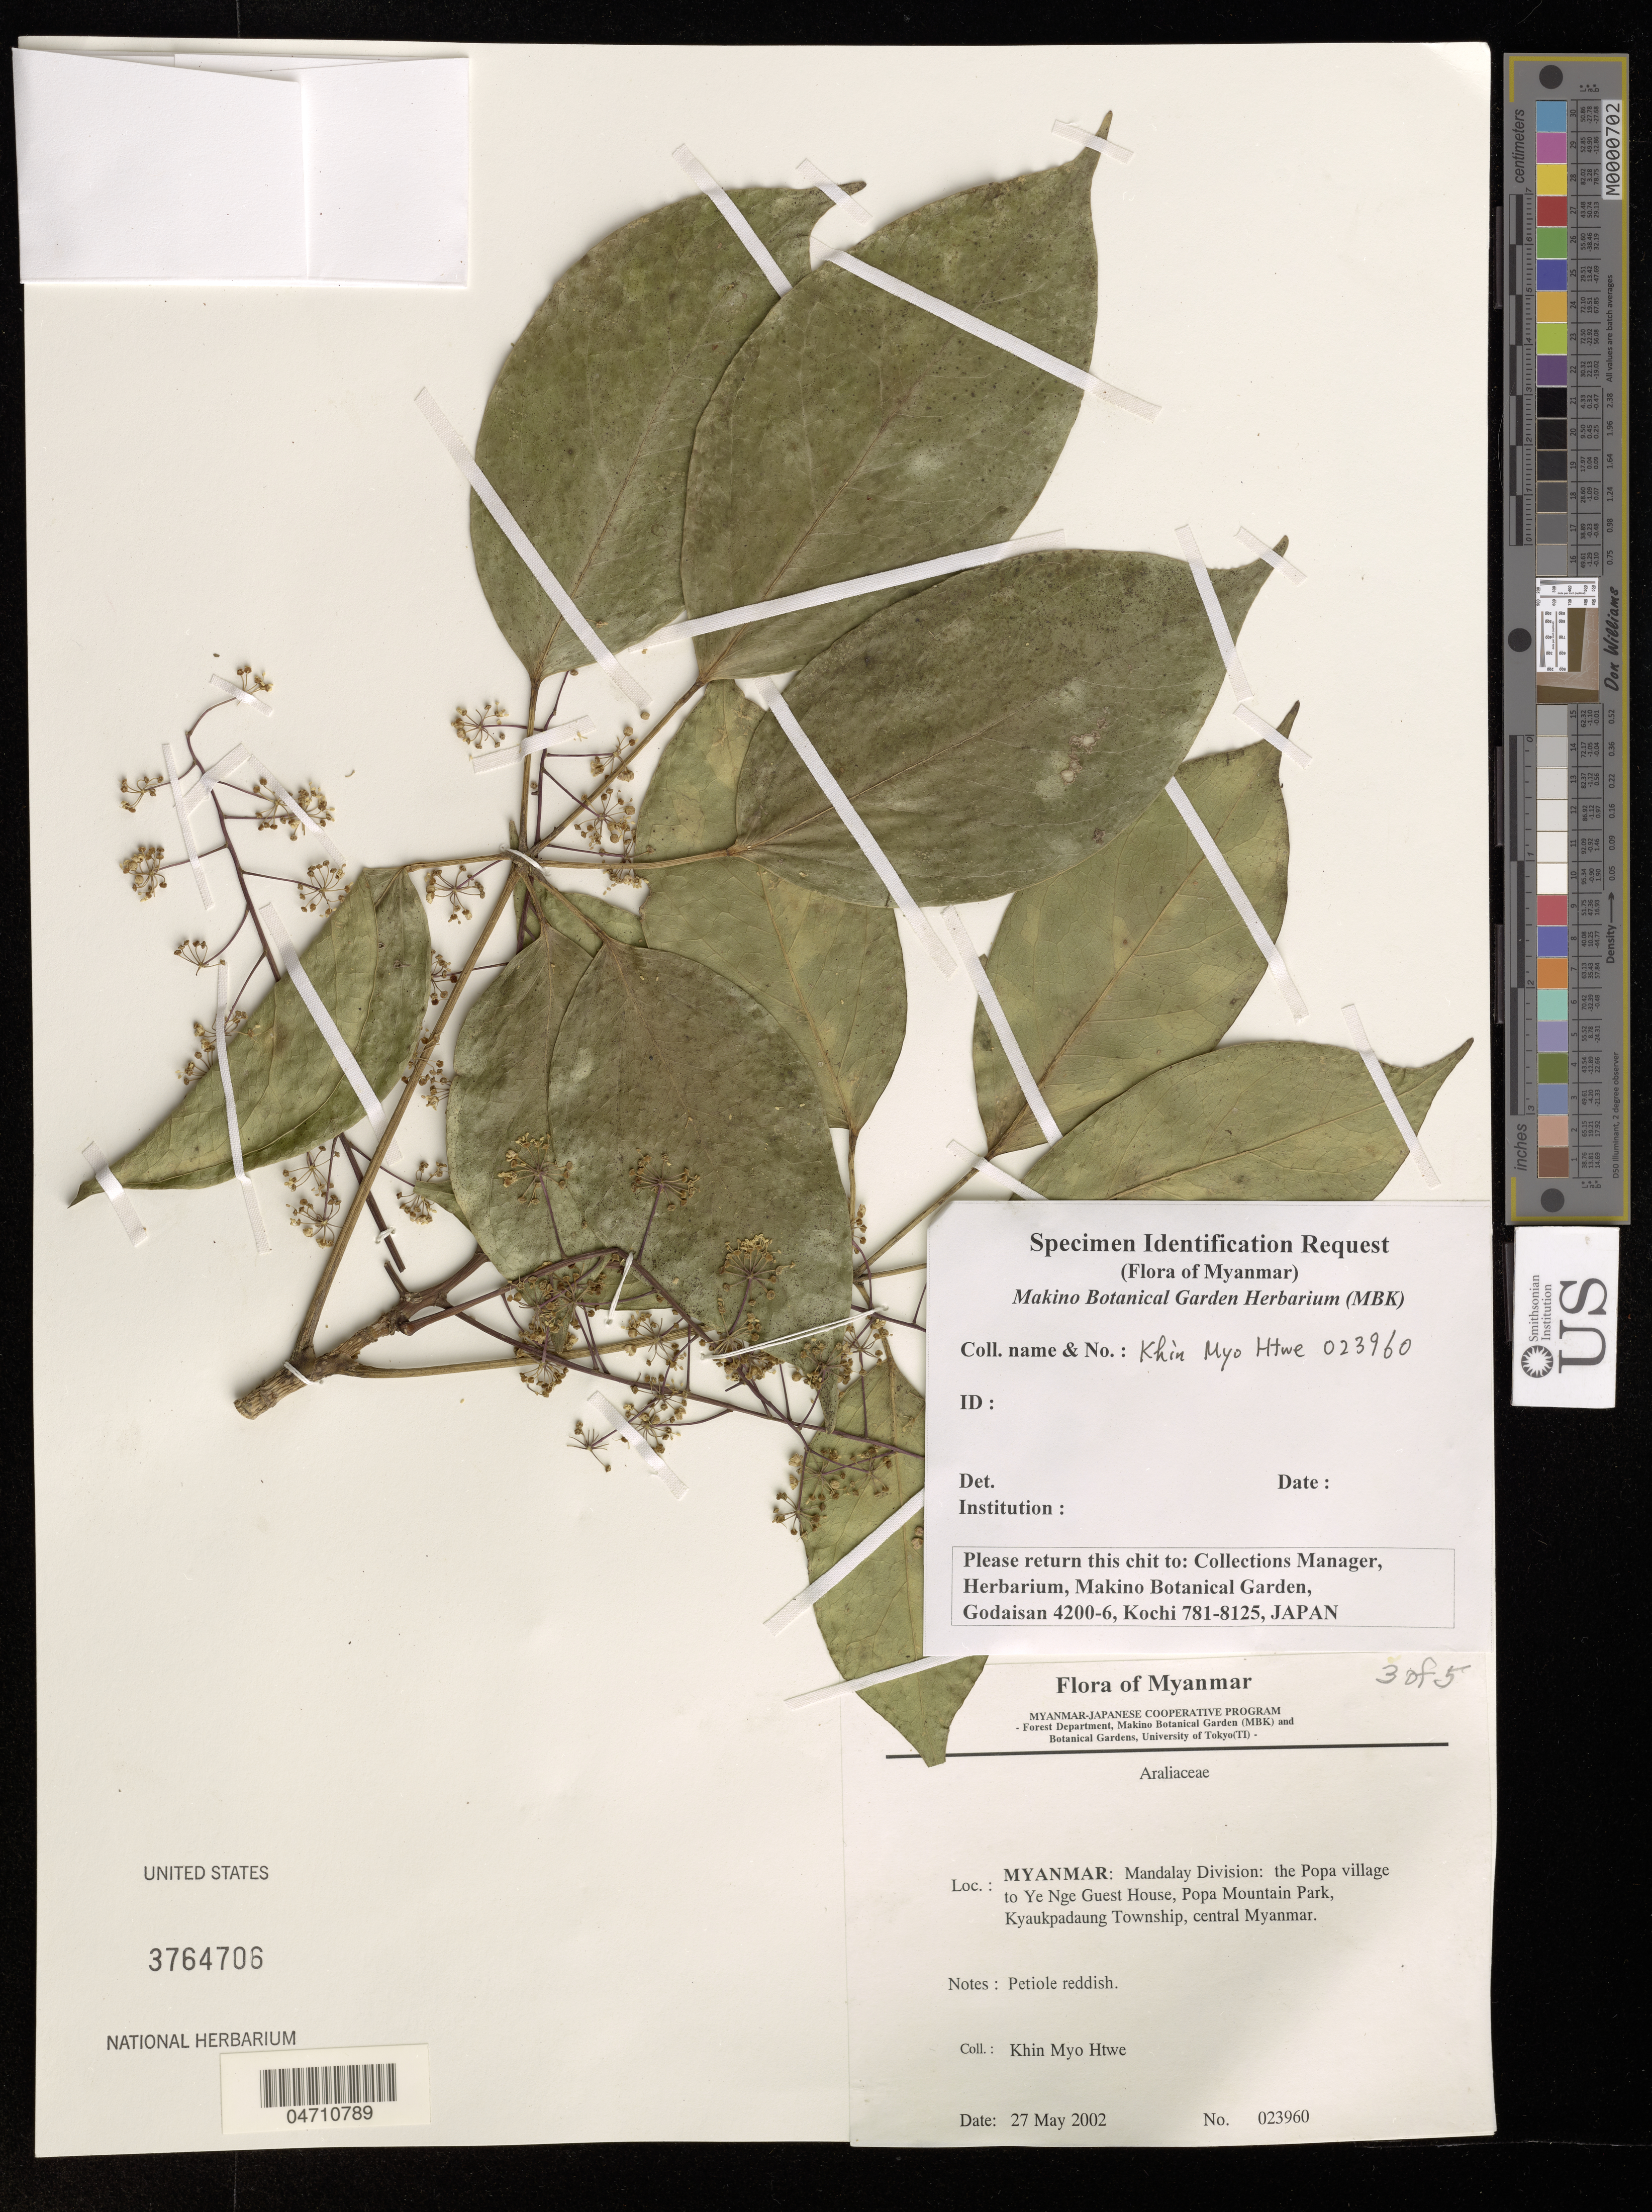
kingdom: Plantae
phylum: Tracheophyta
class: Magnoliopsida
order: Apiales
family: Araliaceae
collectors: K. Htwe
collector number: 023960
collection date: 2002-05-27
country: Myanmar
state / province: Mandalay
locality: Mandalay Division: the Popa village to Ye Nge Guest House, Popa Mountain Park, Kyaukpadaung Township, central Myanmar.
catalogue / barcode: US 3764706